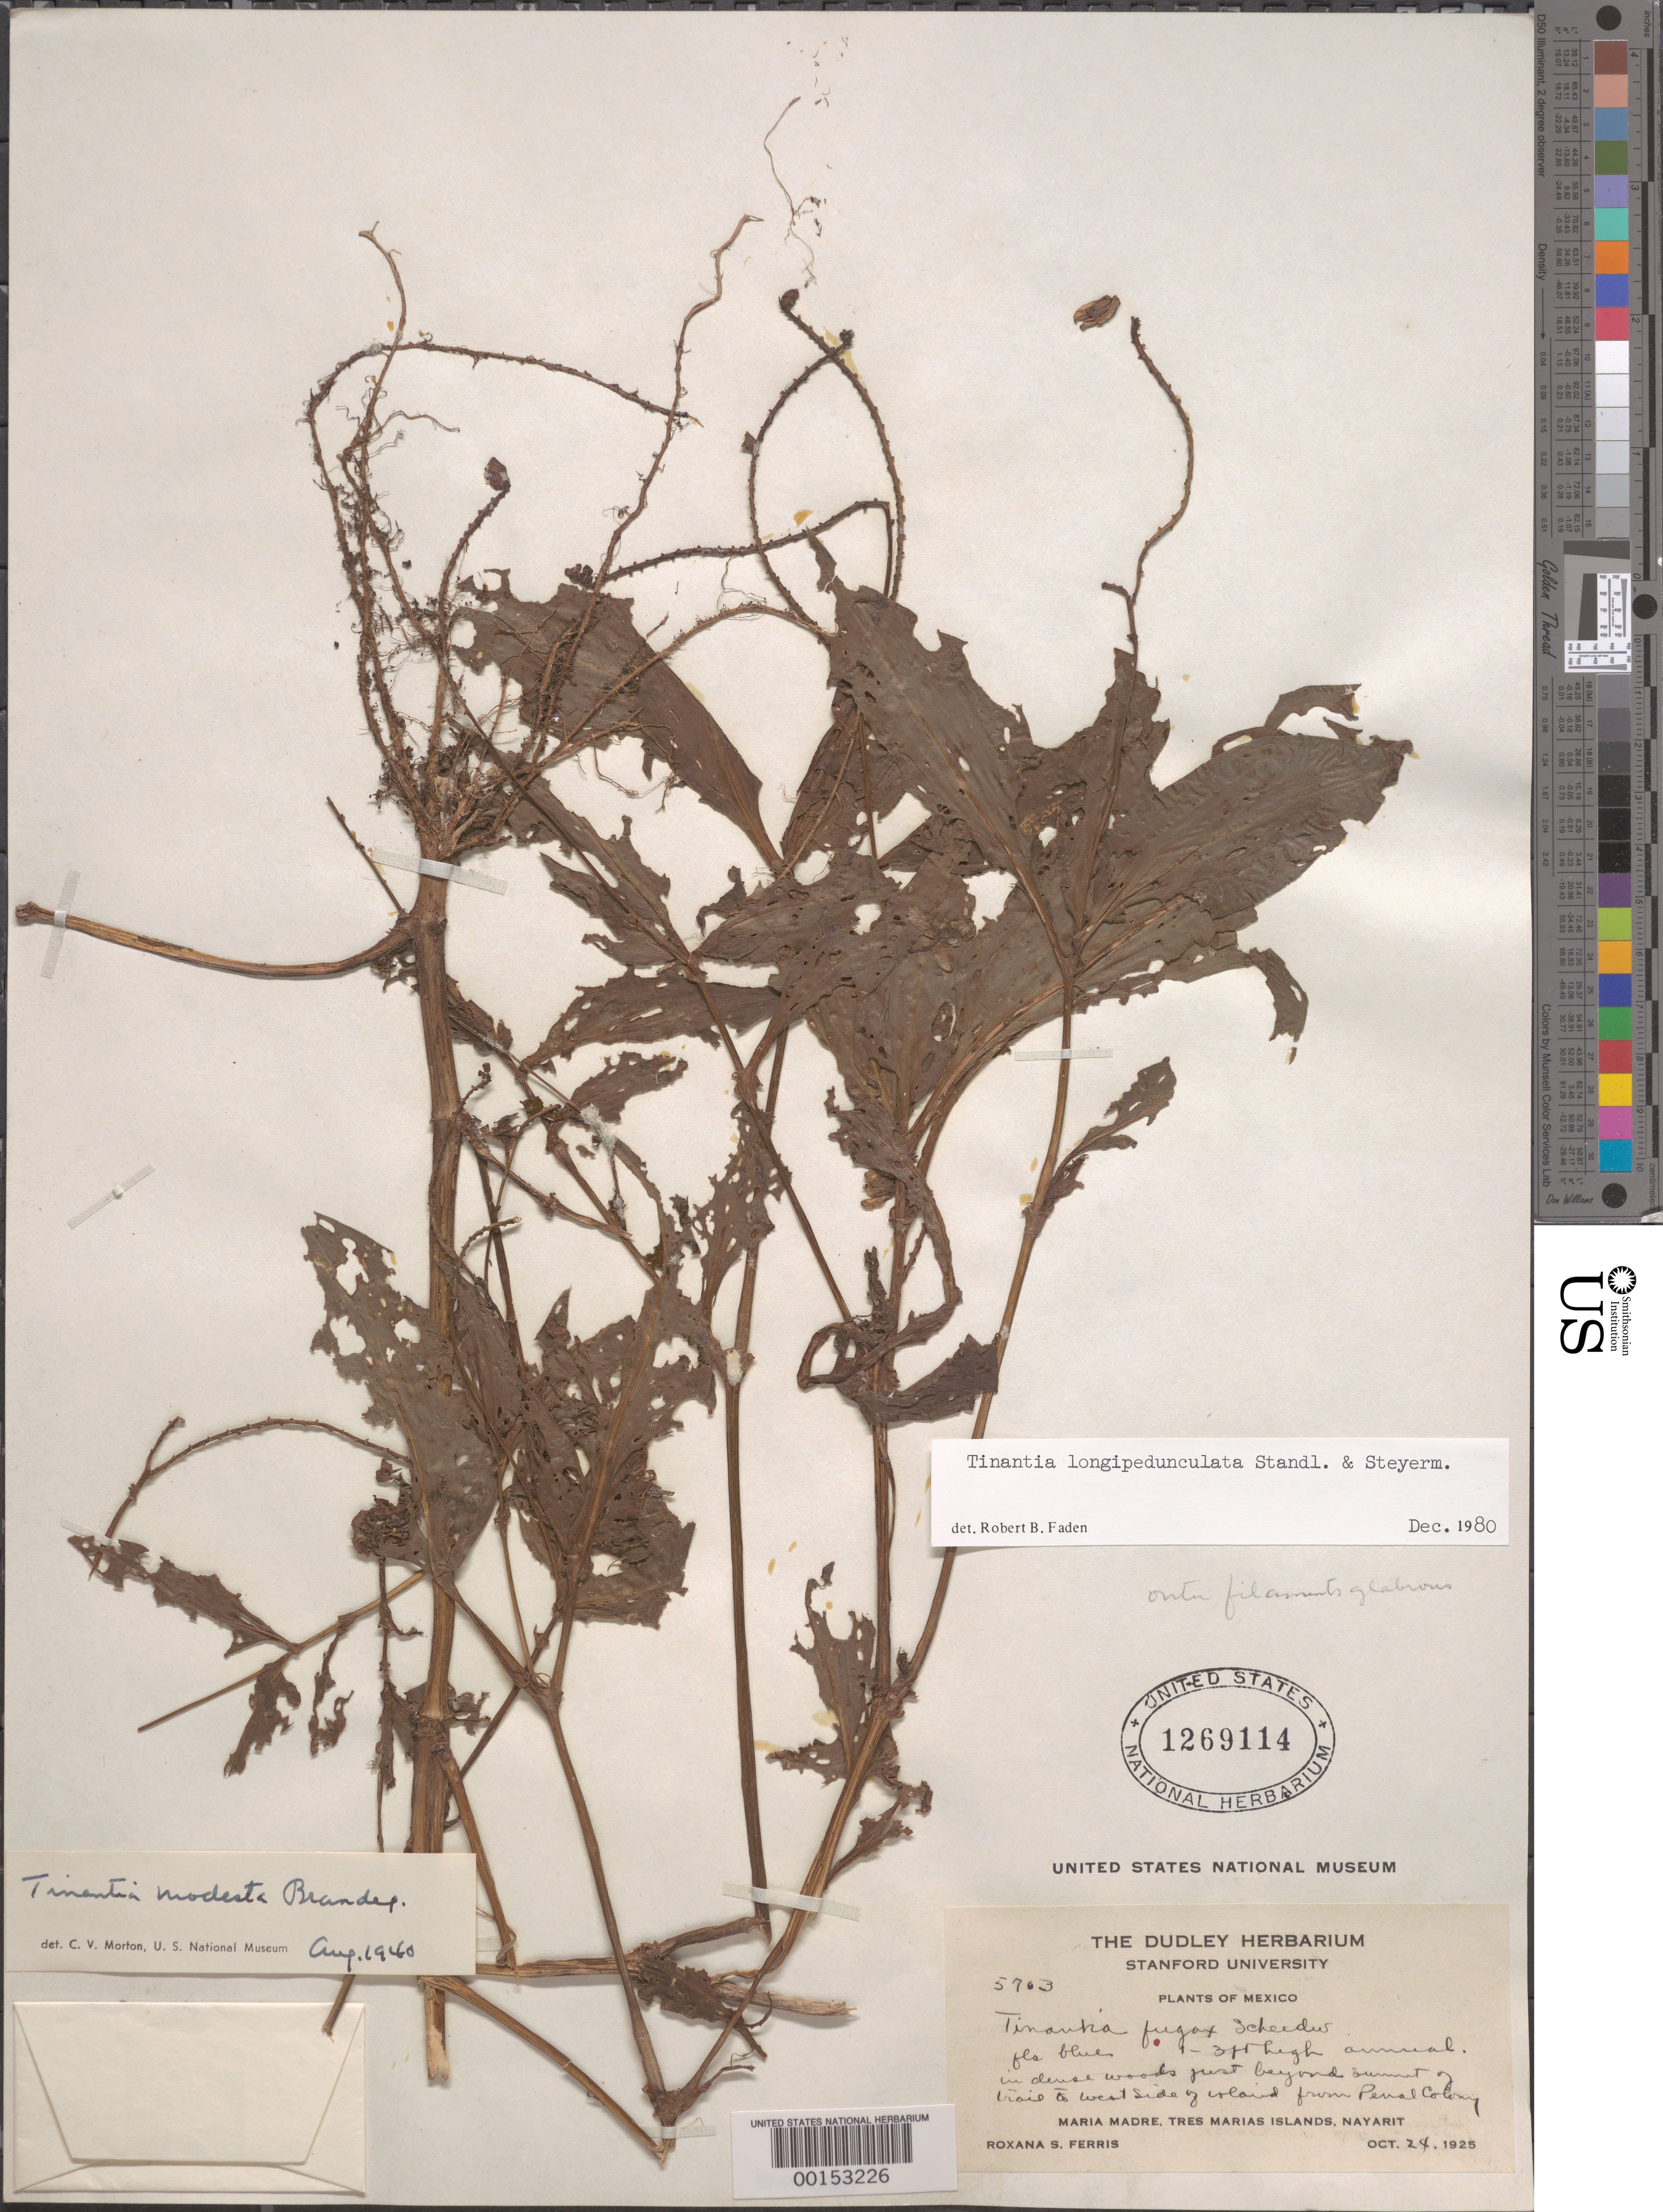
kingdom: Plantae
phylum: Tracheophyta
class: Liliopsida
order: Commelinales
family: Commelinaceae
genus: Tinantia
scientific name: Tinantia longipedunculata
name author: Standl. & Steyerm.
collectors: R. Feris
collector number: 5703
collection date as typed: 24 Oct 1925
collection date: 1925-10-24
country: Mexico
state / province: Nayarit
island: Maria Madre Island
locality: Maria madre, tres marias islands [Tres Marias Is.]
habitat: Dense woods, trailside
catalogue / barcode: US 1269114